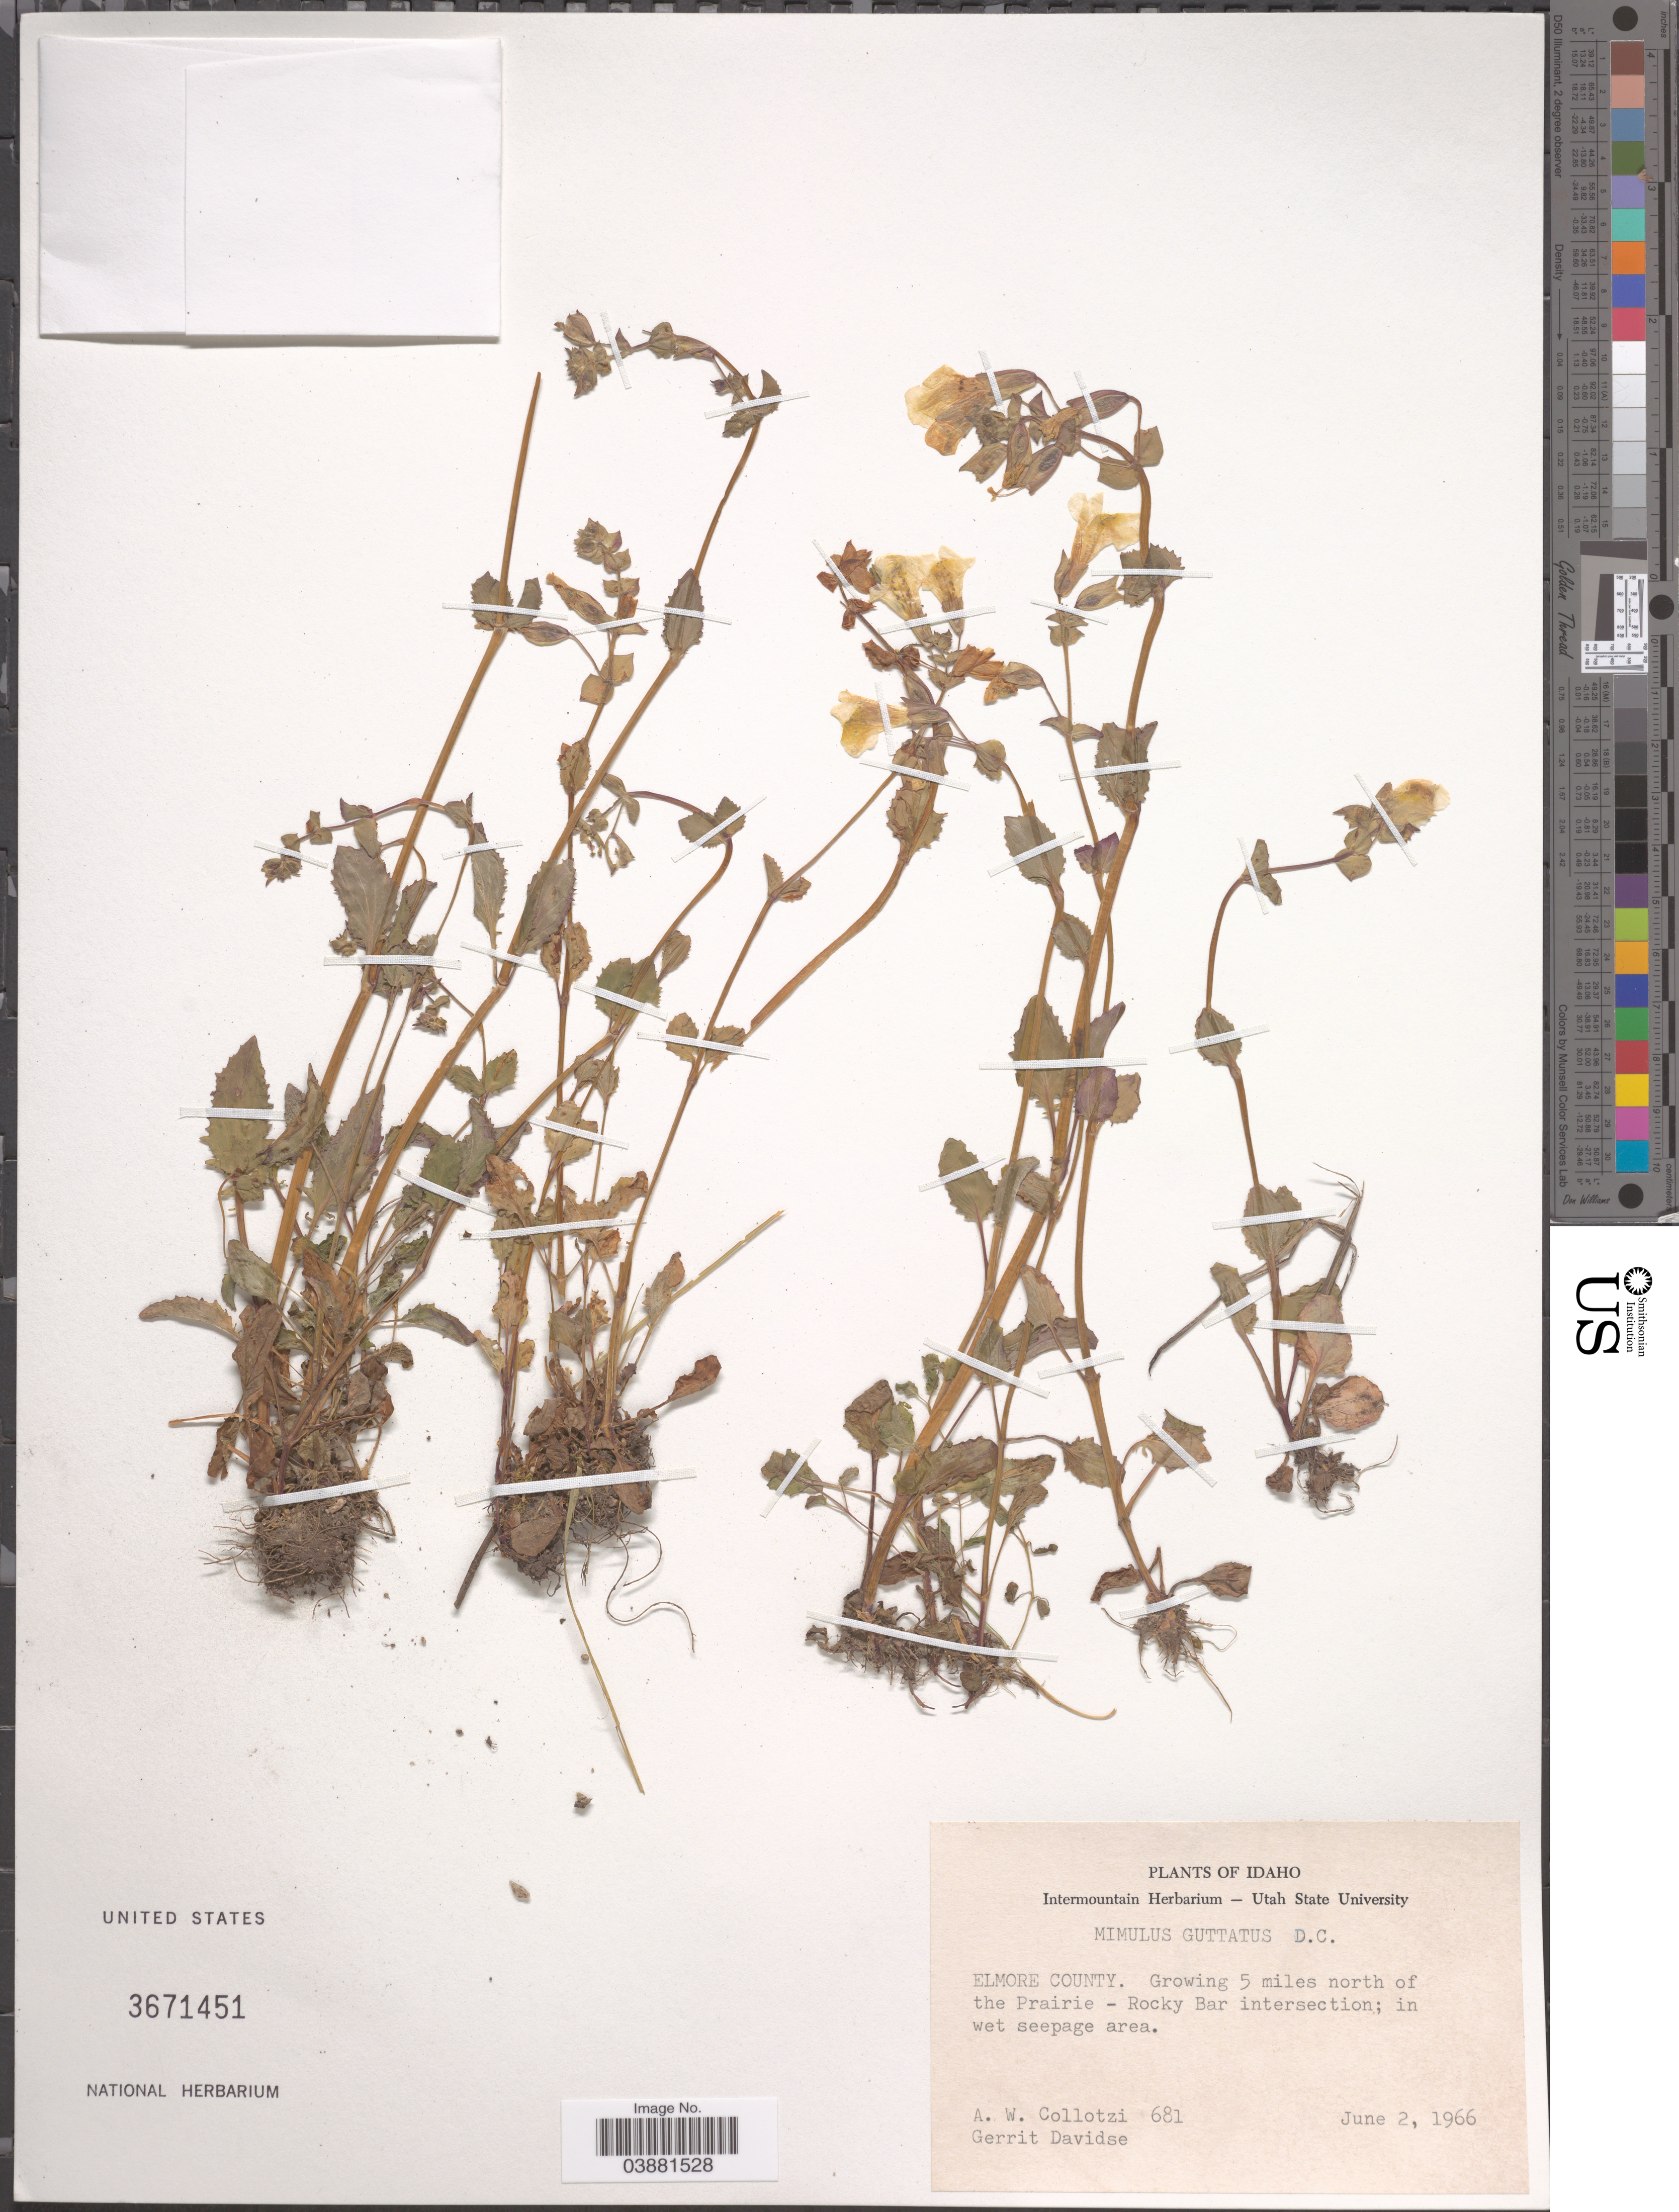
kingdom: Plantae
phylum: Tracheophyta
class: Magnoliopsida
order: Lamiales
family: Phrymaceae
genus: Mimulus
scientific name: Mimulus guttatus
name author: DC.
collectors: A. W. Collotzi & G. Davidse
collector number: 681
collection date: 1966-06-02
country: United States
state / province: Idaho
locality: Elmore County. 5 miles north of the Prairie - Rocky Bar intersection; in wet seepage area.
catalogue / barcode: US 3671451